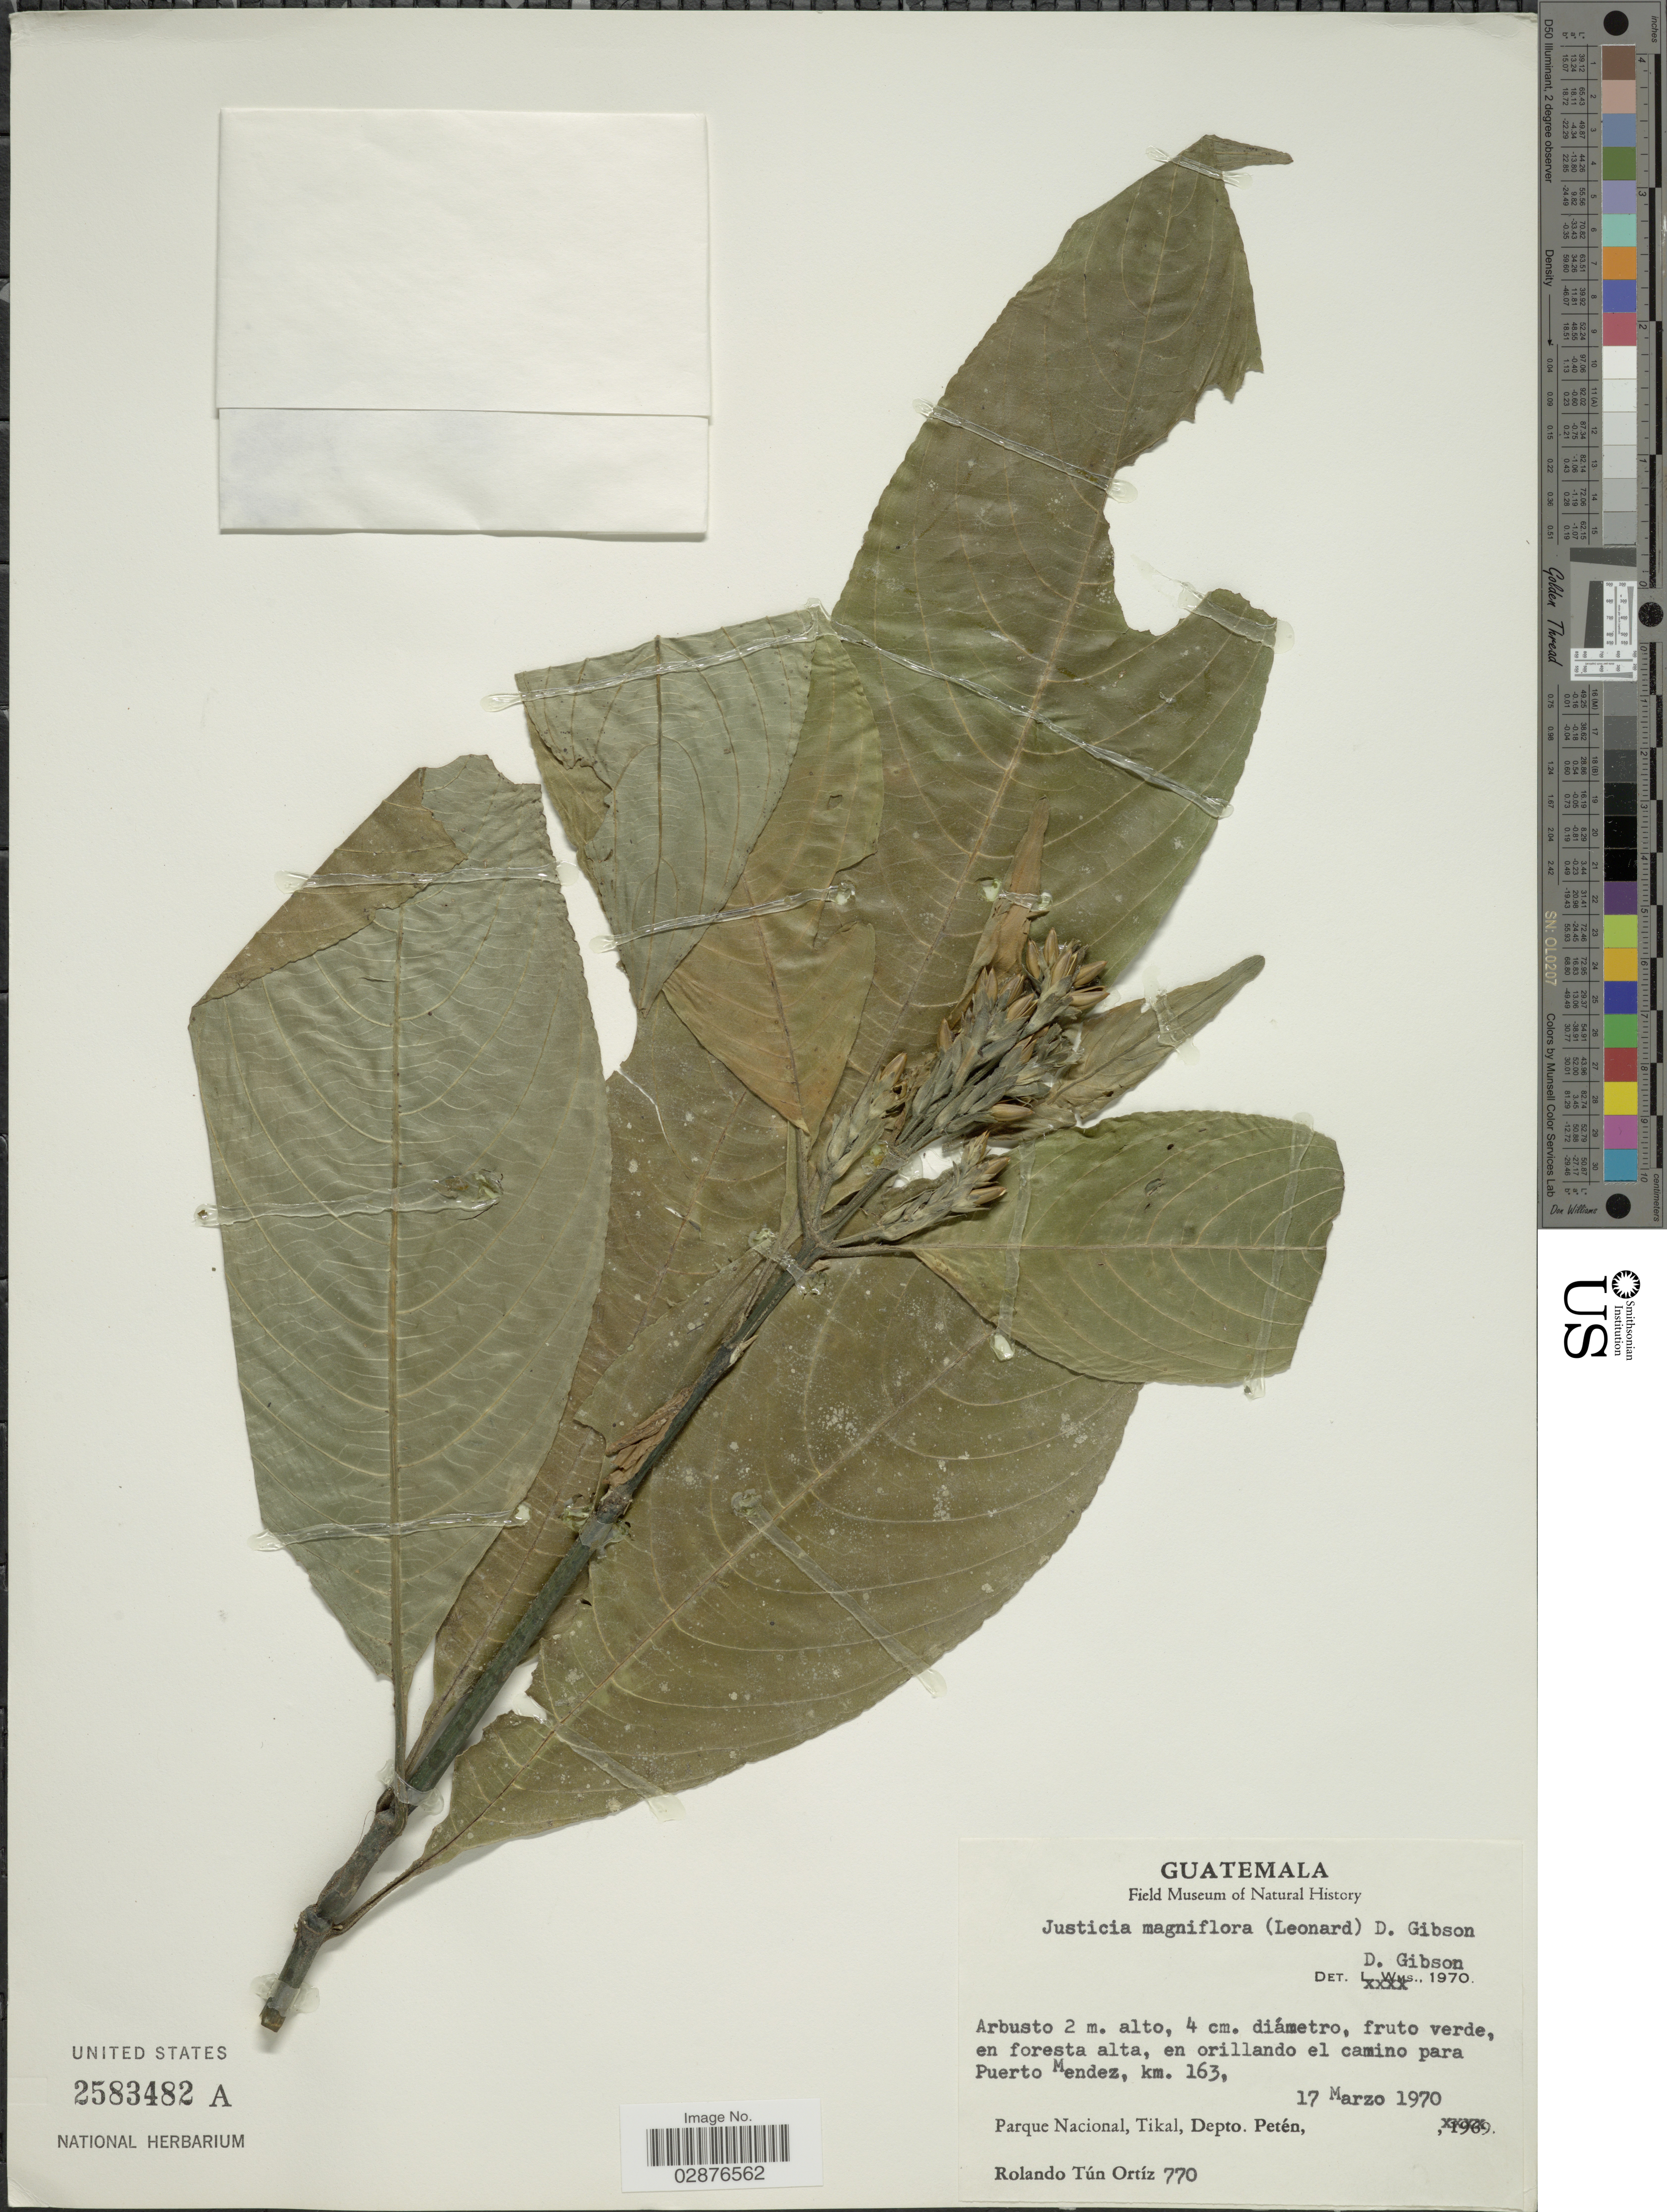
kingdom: Plantae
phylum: Tracheophyta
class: Magnoliopsida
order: Lamiales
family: Acanthaceae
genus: Justicia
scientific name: Justicia magniflora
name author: (S.F. Blake) D.N. Gibson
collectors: R. T. Ortíz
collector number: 770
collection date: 1970-03-17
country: Guatemala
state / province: El Petén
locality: En orillando el camino para Puerto Mendez, km. 163, Parque Nacional, Tikal, Depto. Petén.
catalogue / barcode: US 2583482A